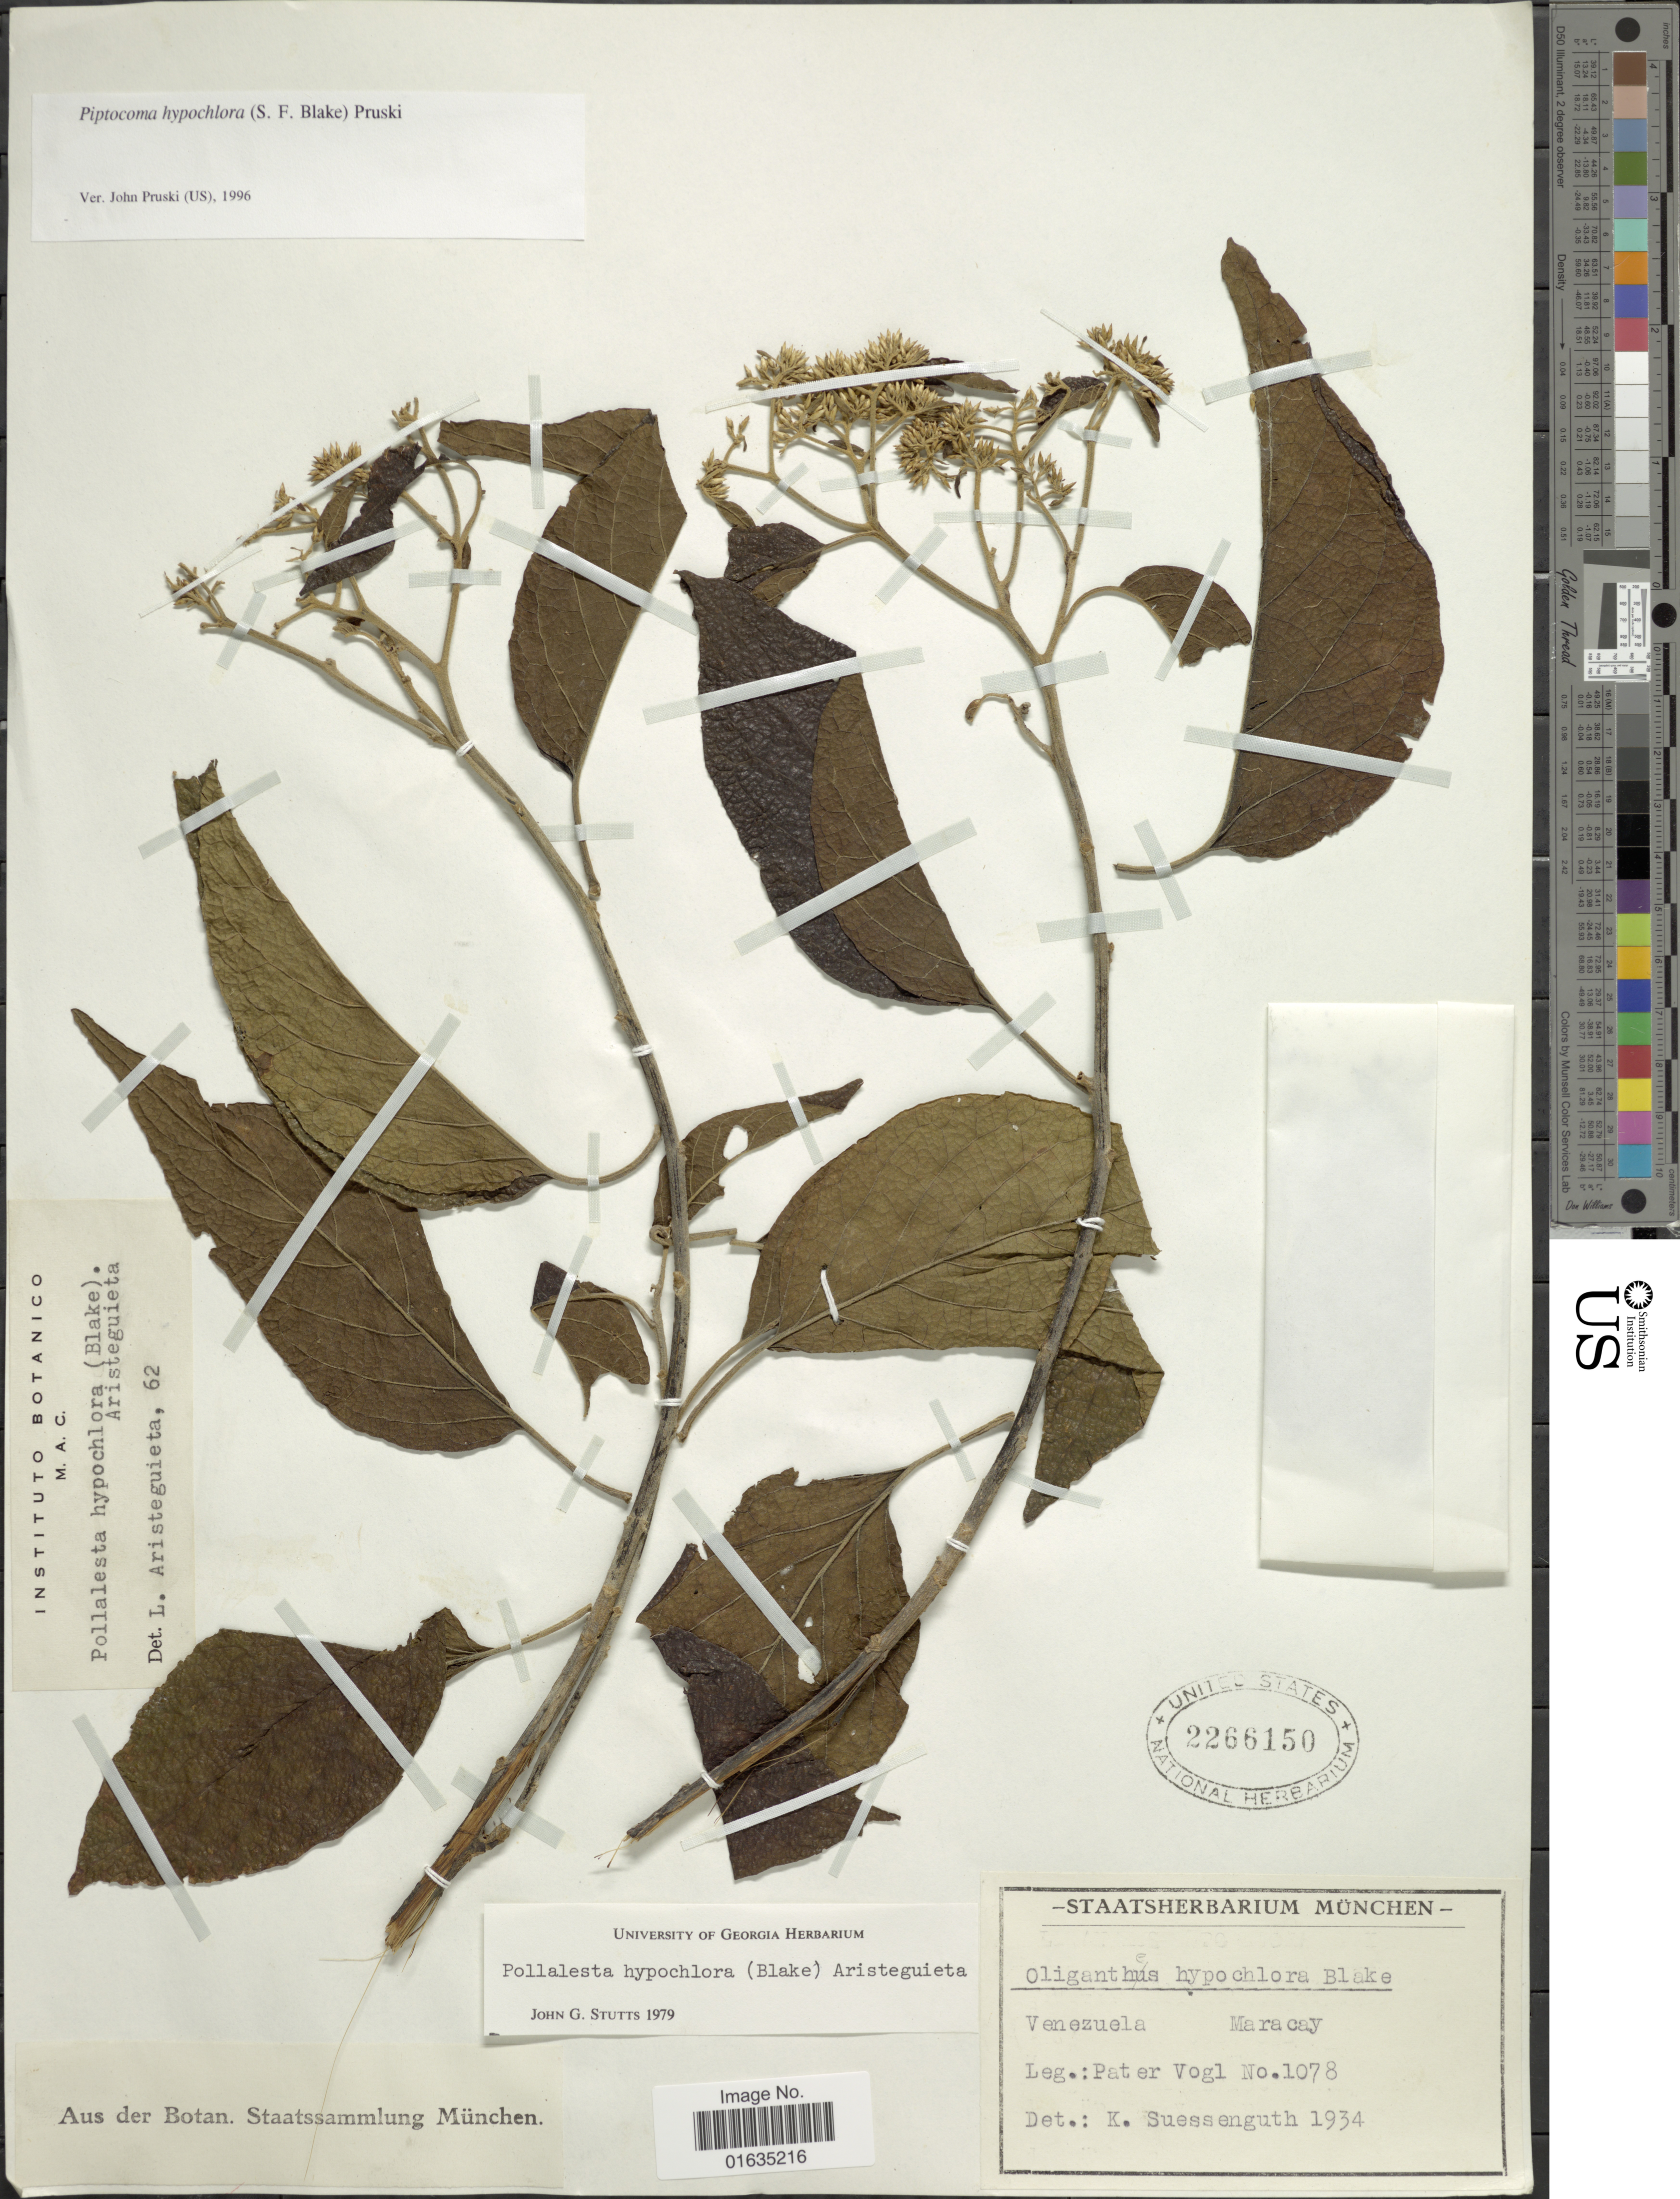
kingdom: Plantae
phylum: Tracheophyta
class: Magnoliopsida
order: Asterales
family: Asteraceae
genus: Piptocoma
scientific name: Piptocoma hypochlora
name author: (S.F. Blake) Pruski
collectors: P. C. Vogl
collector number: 1078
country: Venezuela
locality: Maracay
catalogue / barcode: US 2266150